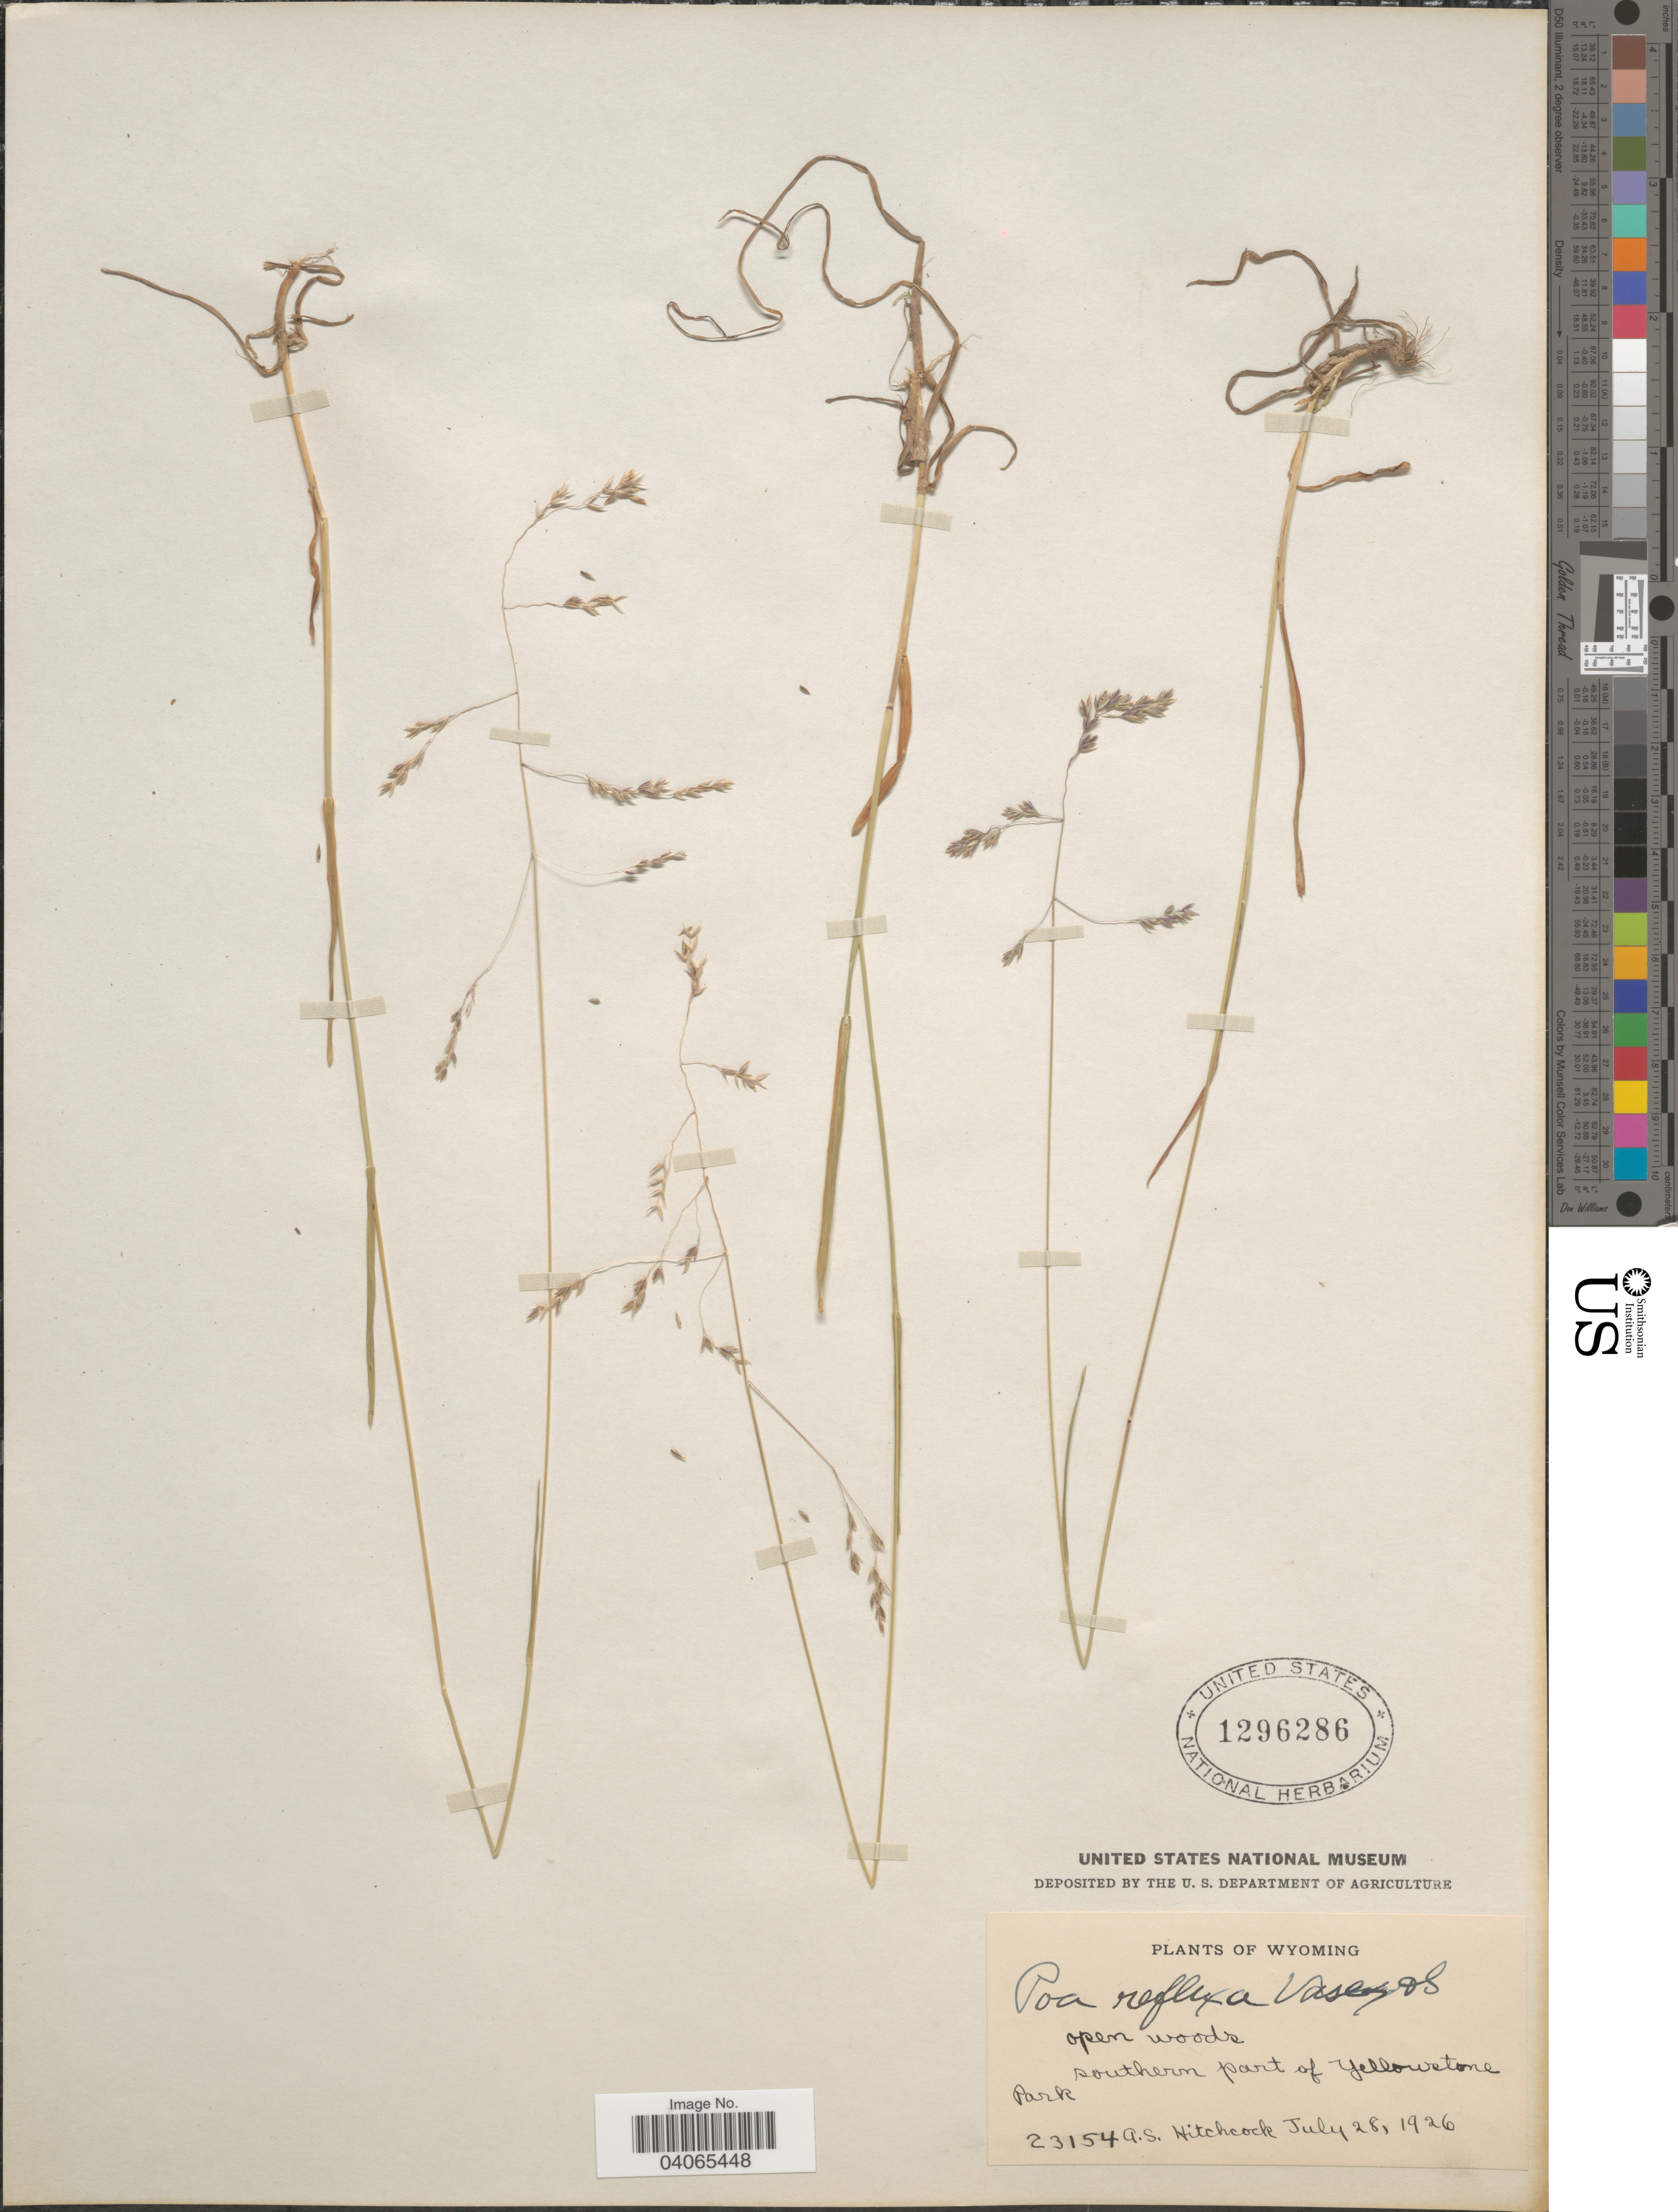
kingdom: Plantae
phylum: Tracheophyta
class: Liliopsida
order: Poales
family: Poaceae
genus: Poa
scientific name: Poa reflexa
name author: Vasey & Scribn.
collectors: A. S. Hitchcock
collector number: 23154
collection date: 1926-07-28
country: United States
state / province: Wyoming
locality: Open woods southern part of Yellowstone Park.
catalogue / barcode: US 1296286